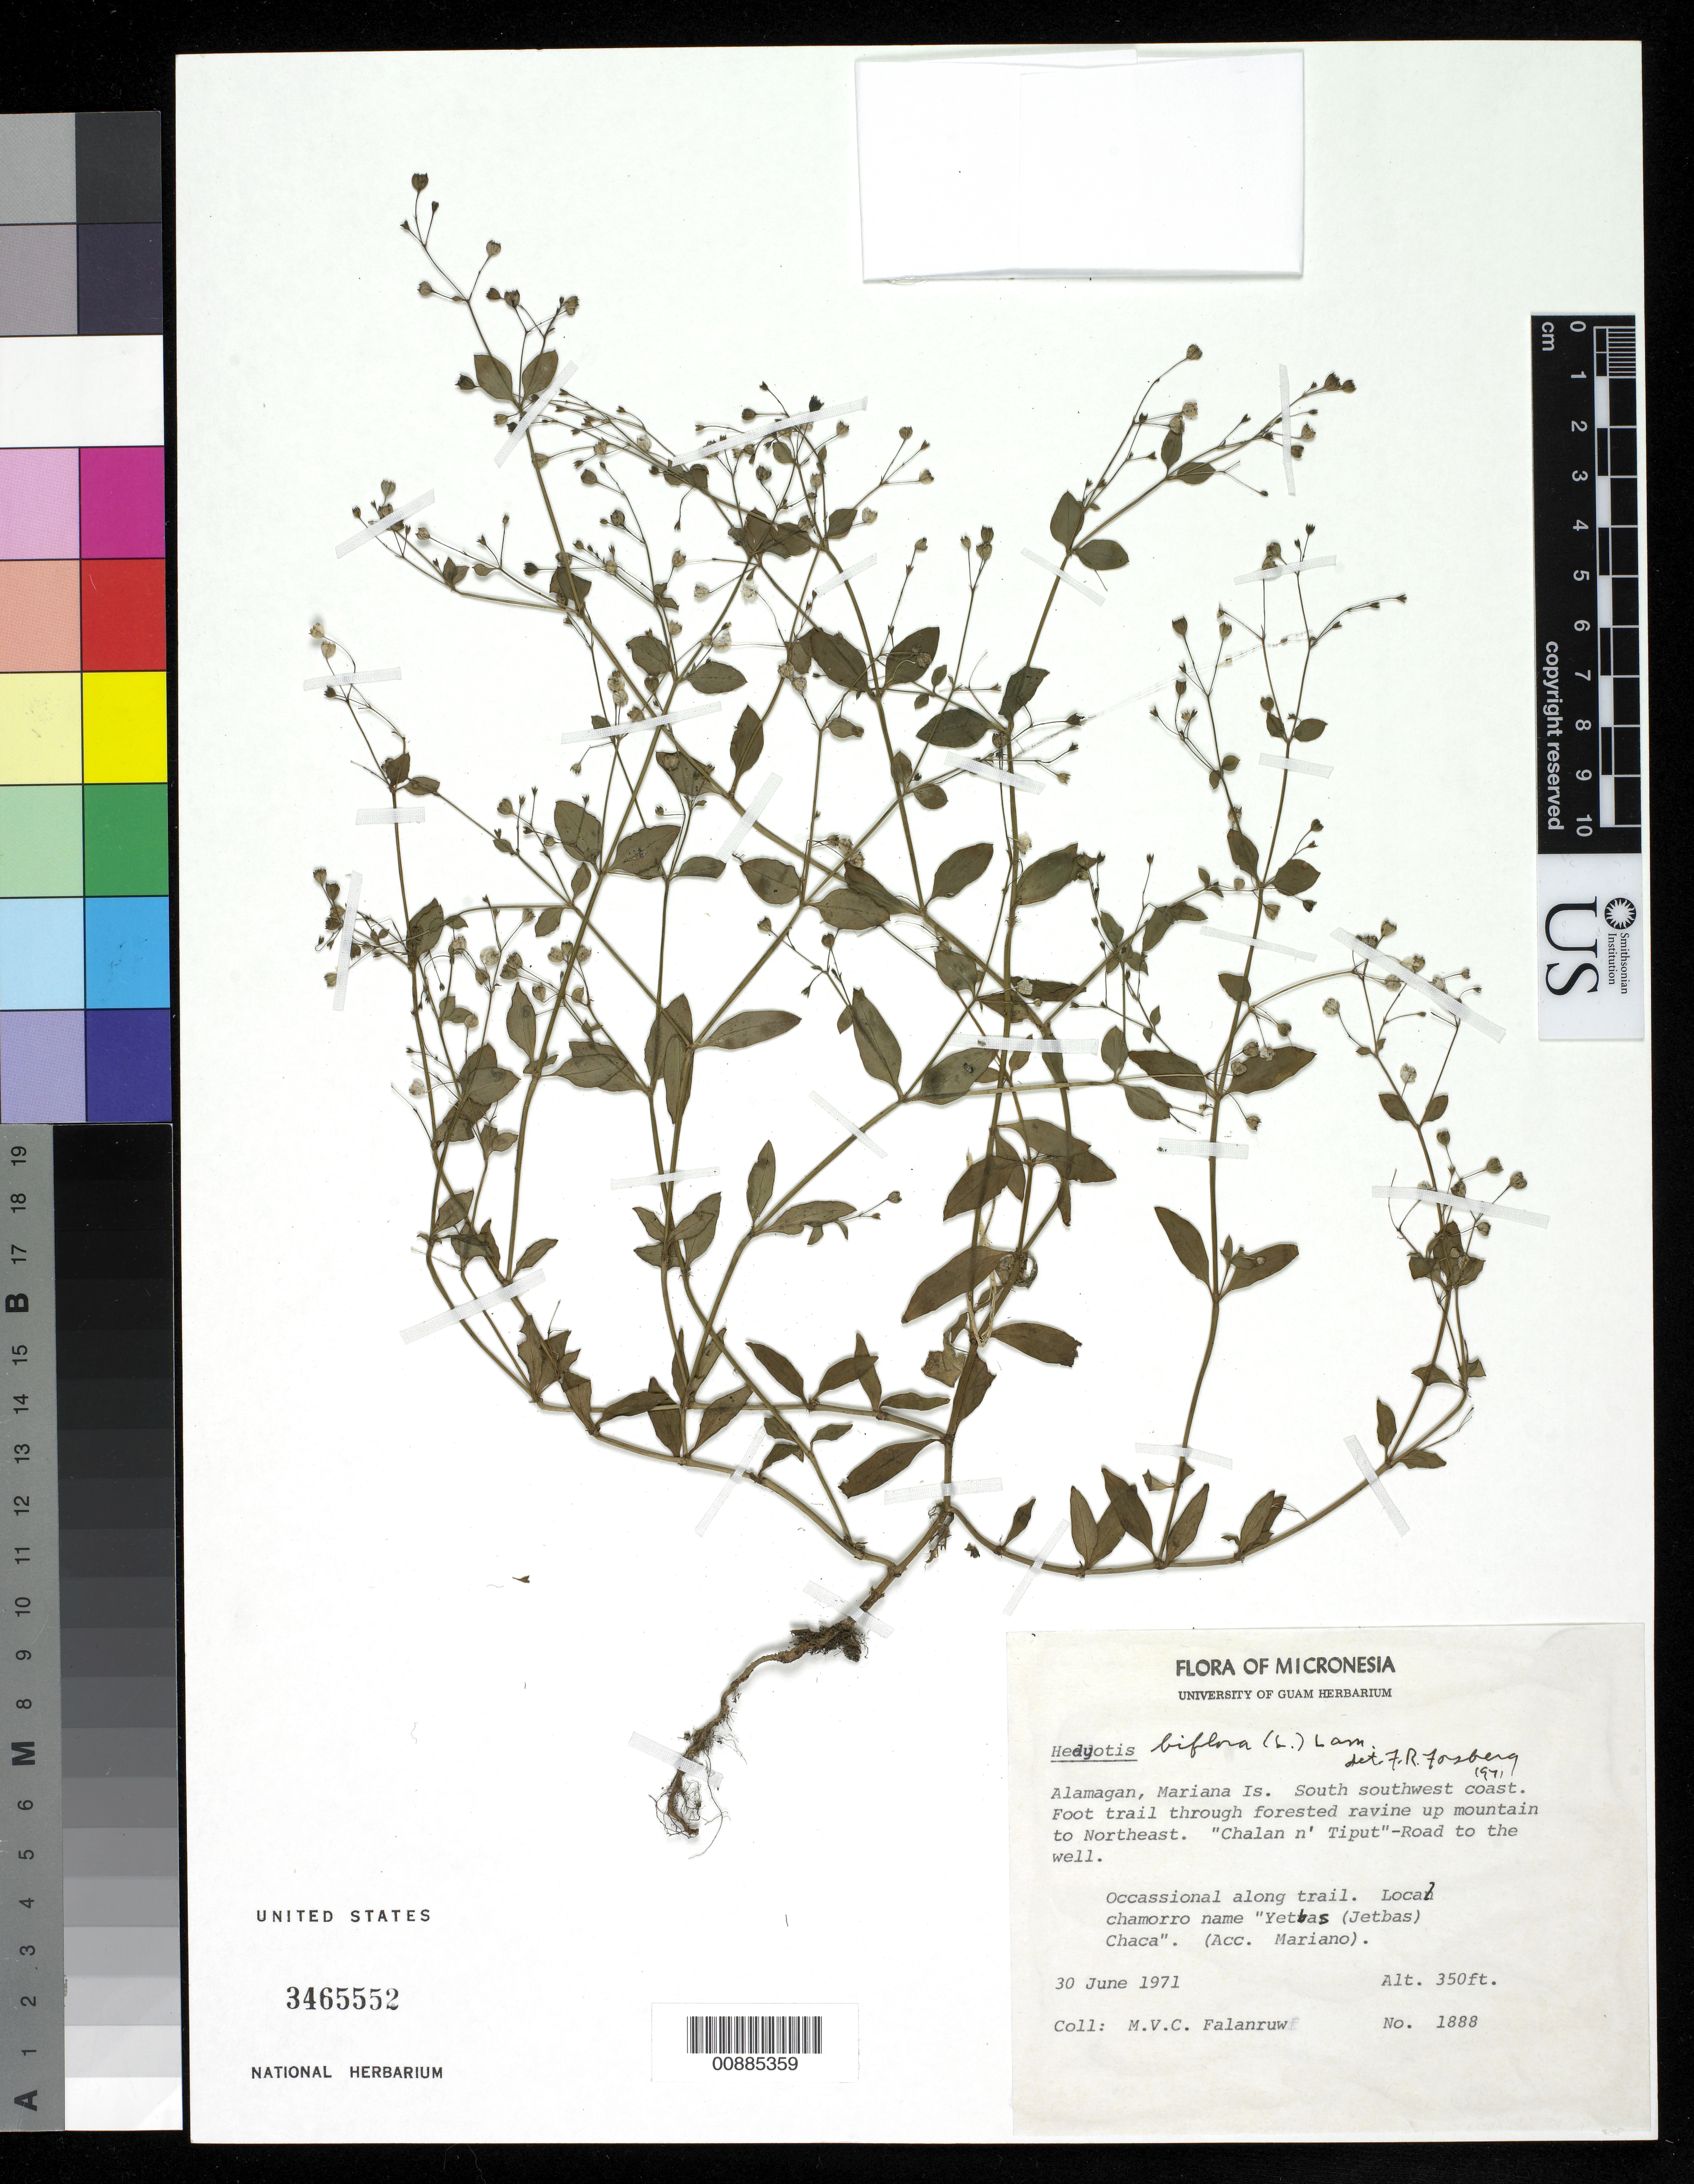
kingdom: Plantae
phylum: Tracheophyta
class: Magnoliopsida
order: Gentianales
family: Rubiaceae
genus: Leptopetalum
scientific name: Leptopetalum biflorum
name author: (L.) Neupane & N. Wikstr.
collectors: M. V. Falanruw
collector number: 1888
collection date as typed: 30 Jun 1971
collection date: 1971-06-30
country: Northern Mariana Islands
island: Alamagan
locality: South southwest coast. Foot trail through forested ravine up mountain to Northeast. "Chalan n' Tiput"-Road to the well.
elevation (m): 107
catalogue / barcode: US 3465552